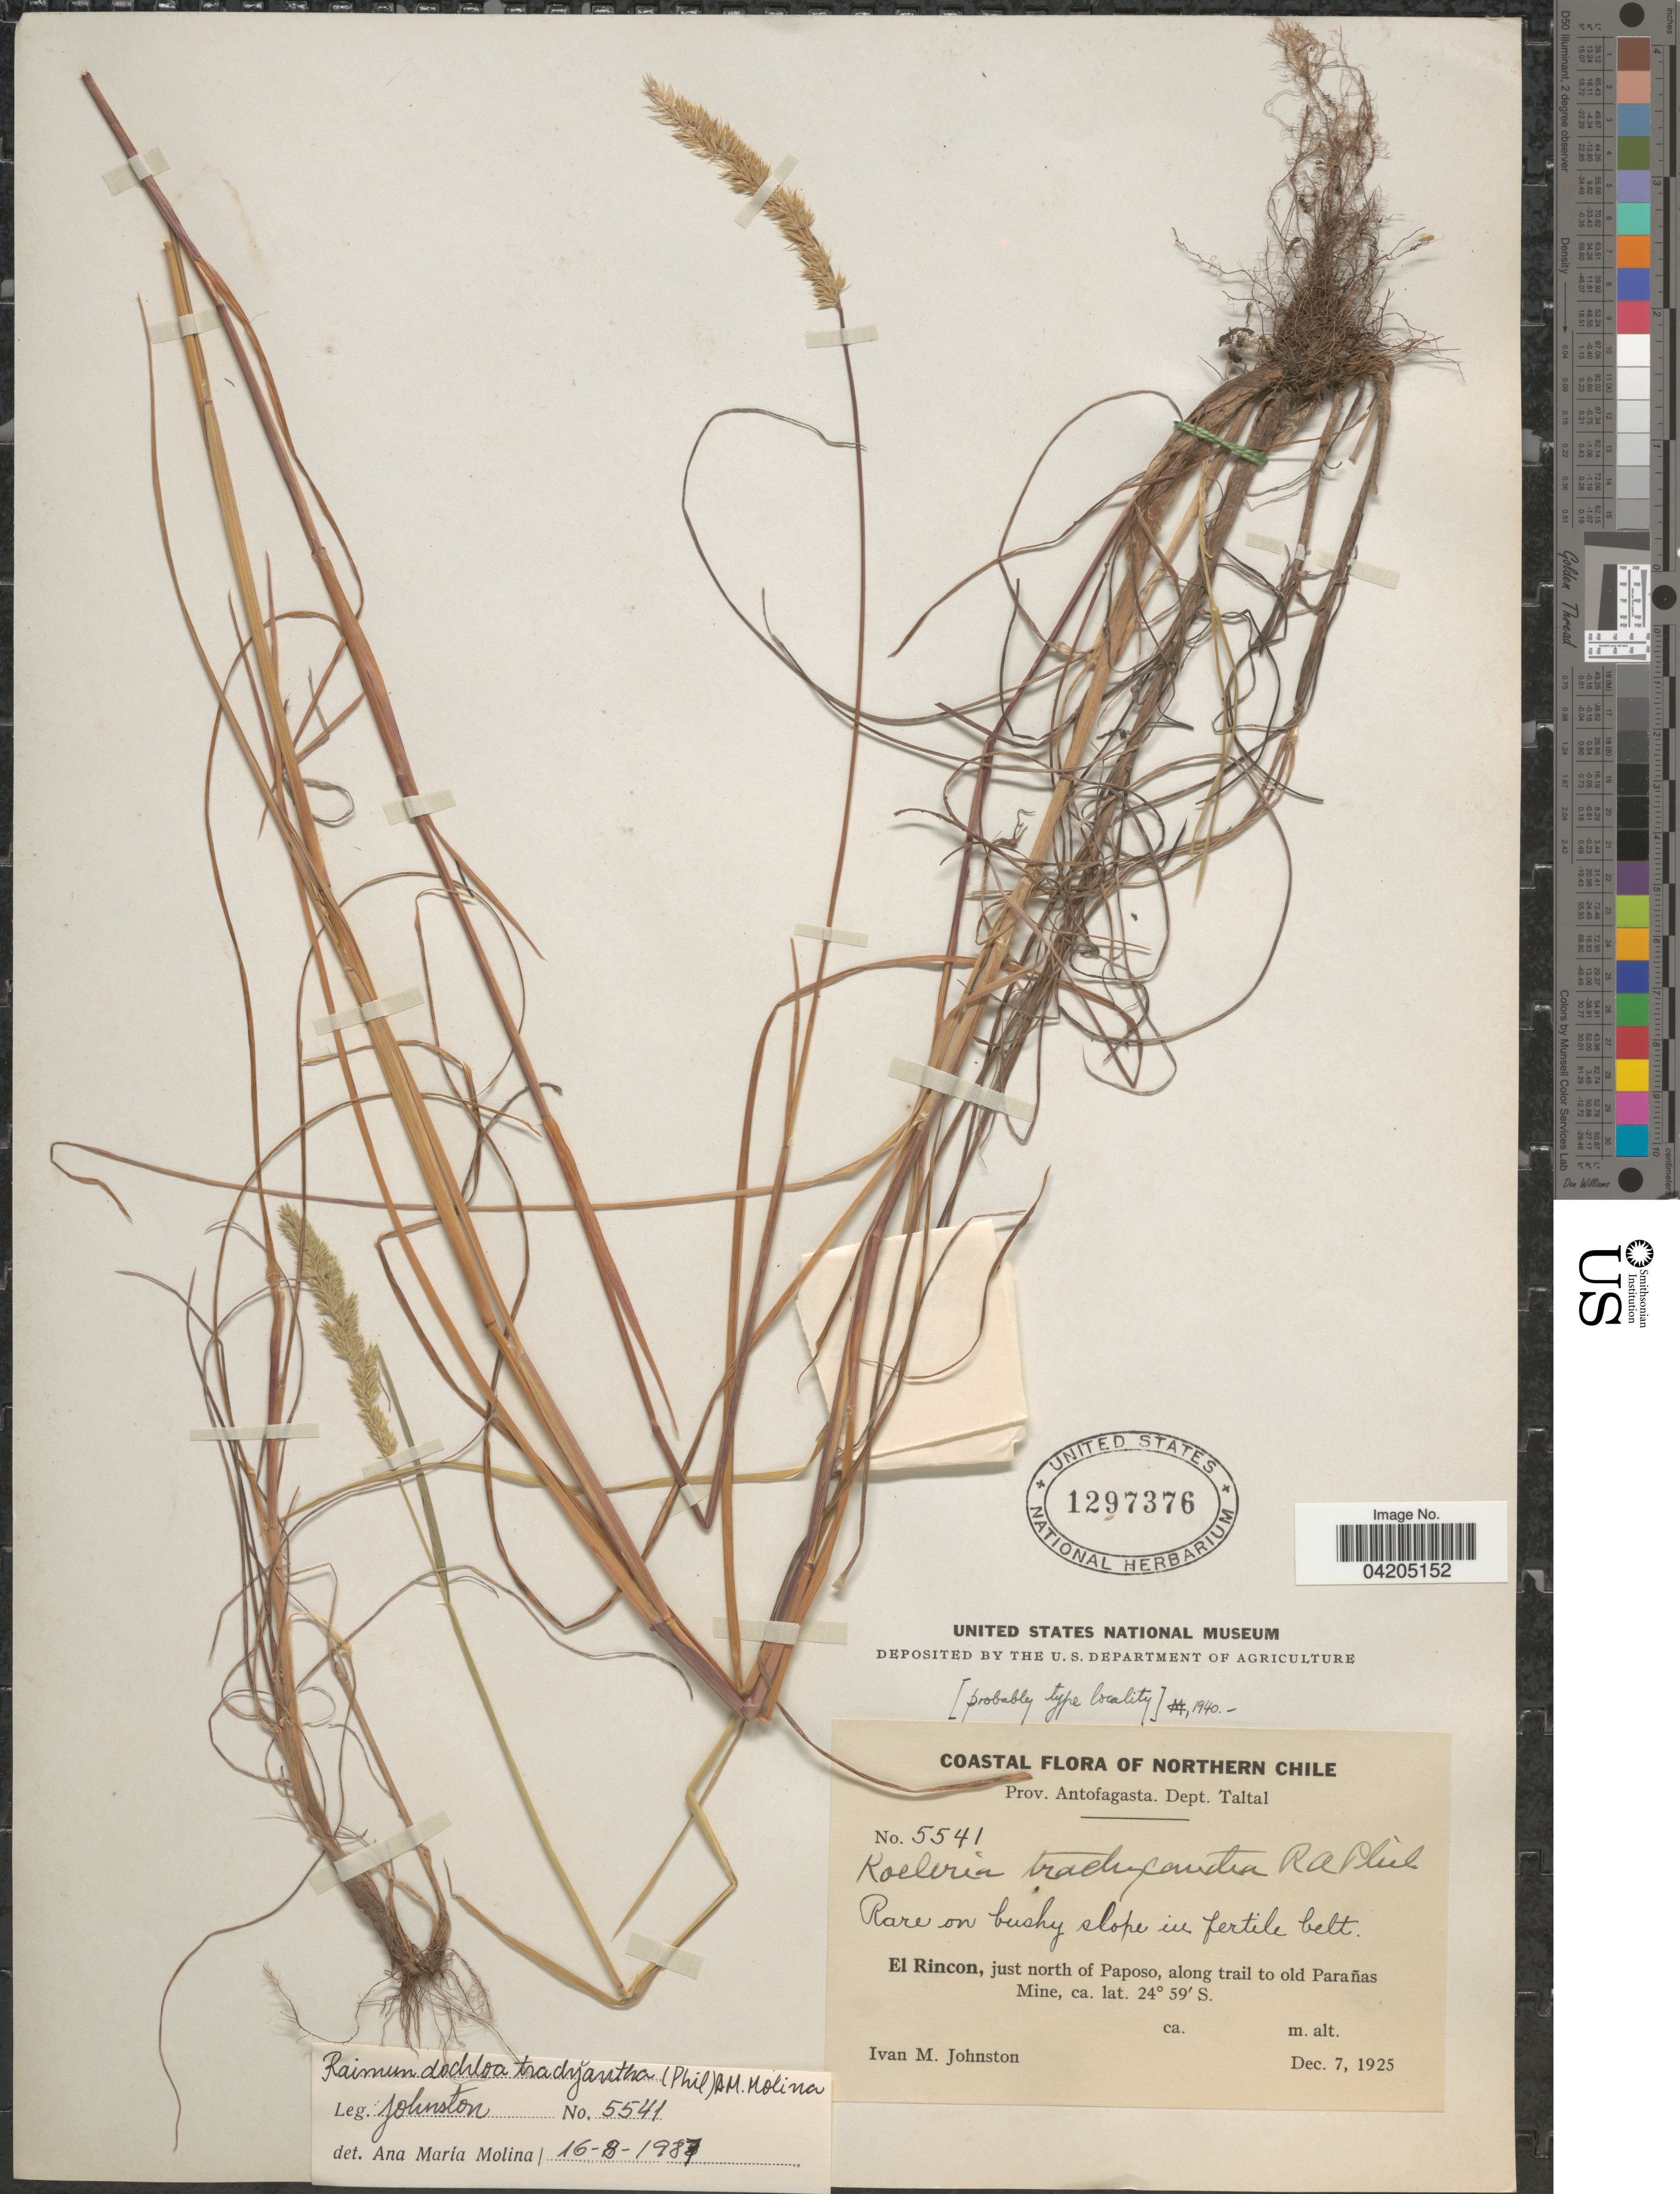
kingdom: Plantae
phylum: Tracheophyta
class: Liliopsida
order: Poales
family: Poaceae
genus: Poa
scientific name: Poa ana-molinae Soreng & L.J.Gillespie, nom. nov. in prep.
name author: Soreng & L.J. Gillespie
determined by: Soreng, Robert J., Research Associate (BOT), Smithsonian Institution - National Museum of Natural History (UNITED STATES)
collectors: I.M. Johnston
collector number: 5541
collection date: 1925-12-07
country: Chile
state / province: Antofagasta (II)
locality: Northern Chile. Dept. Taltal. El Rincon, just north of Paposo, along trail to old Parañas Mine.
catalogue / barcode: US 1297376